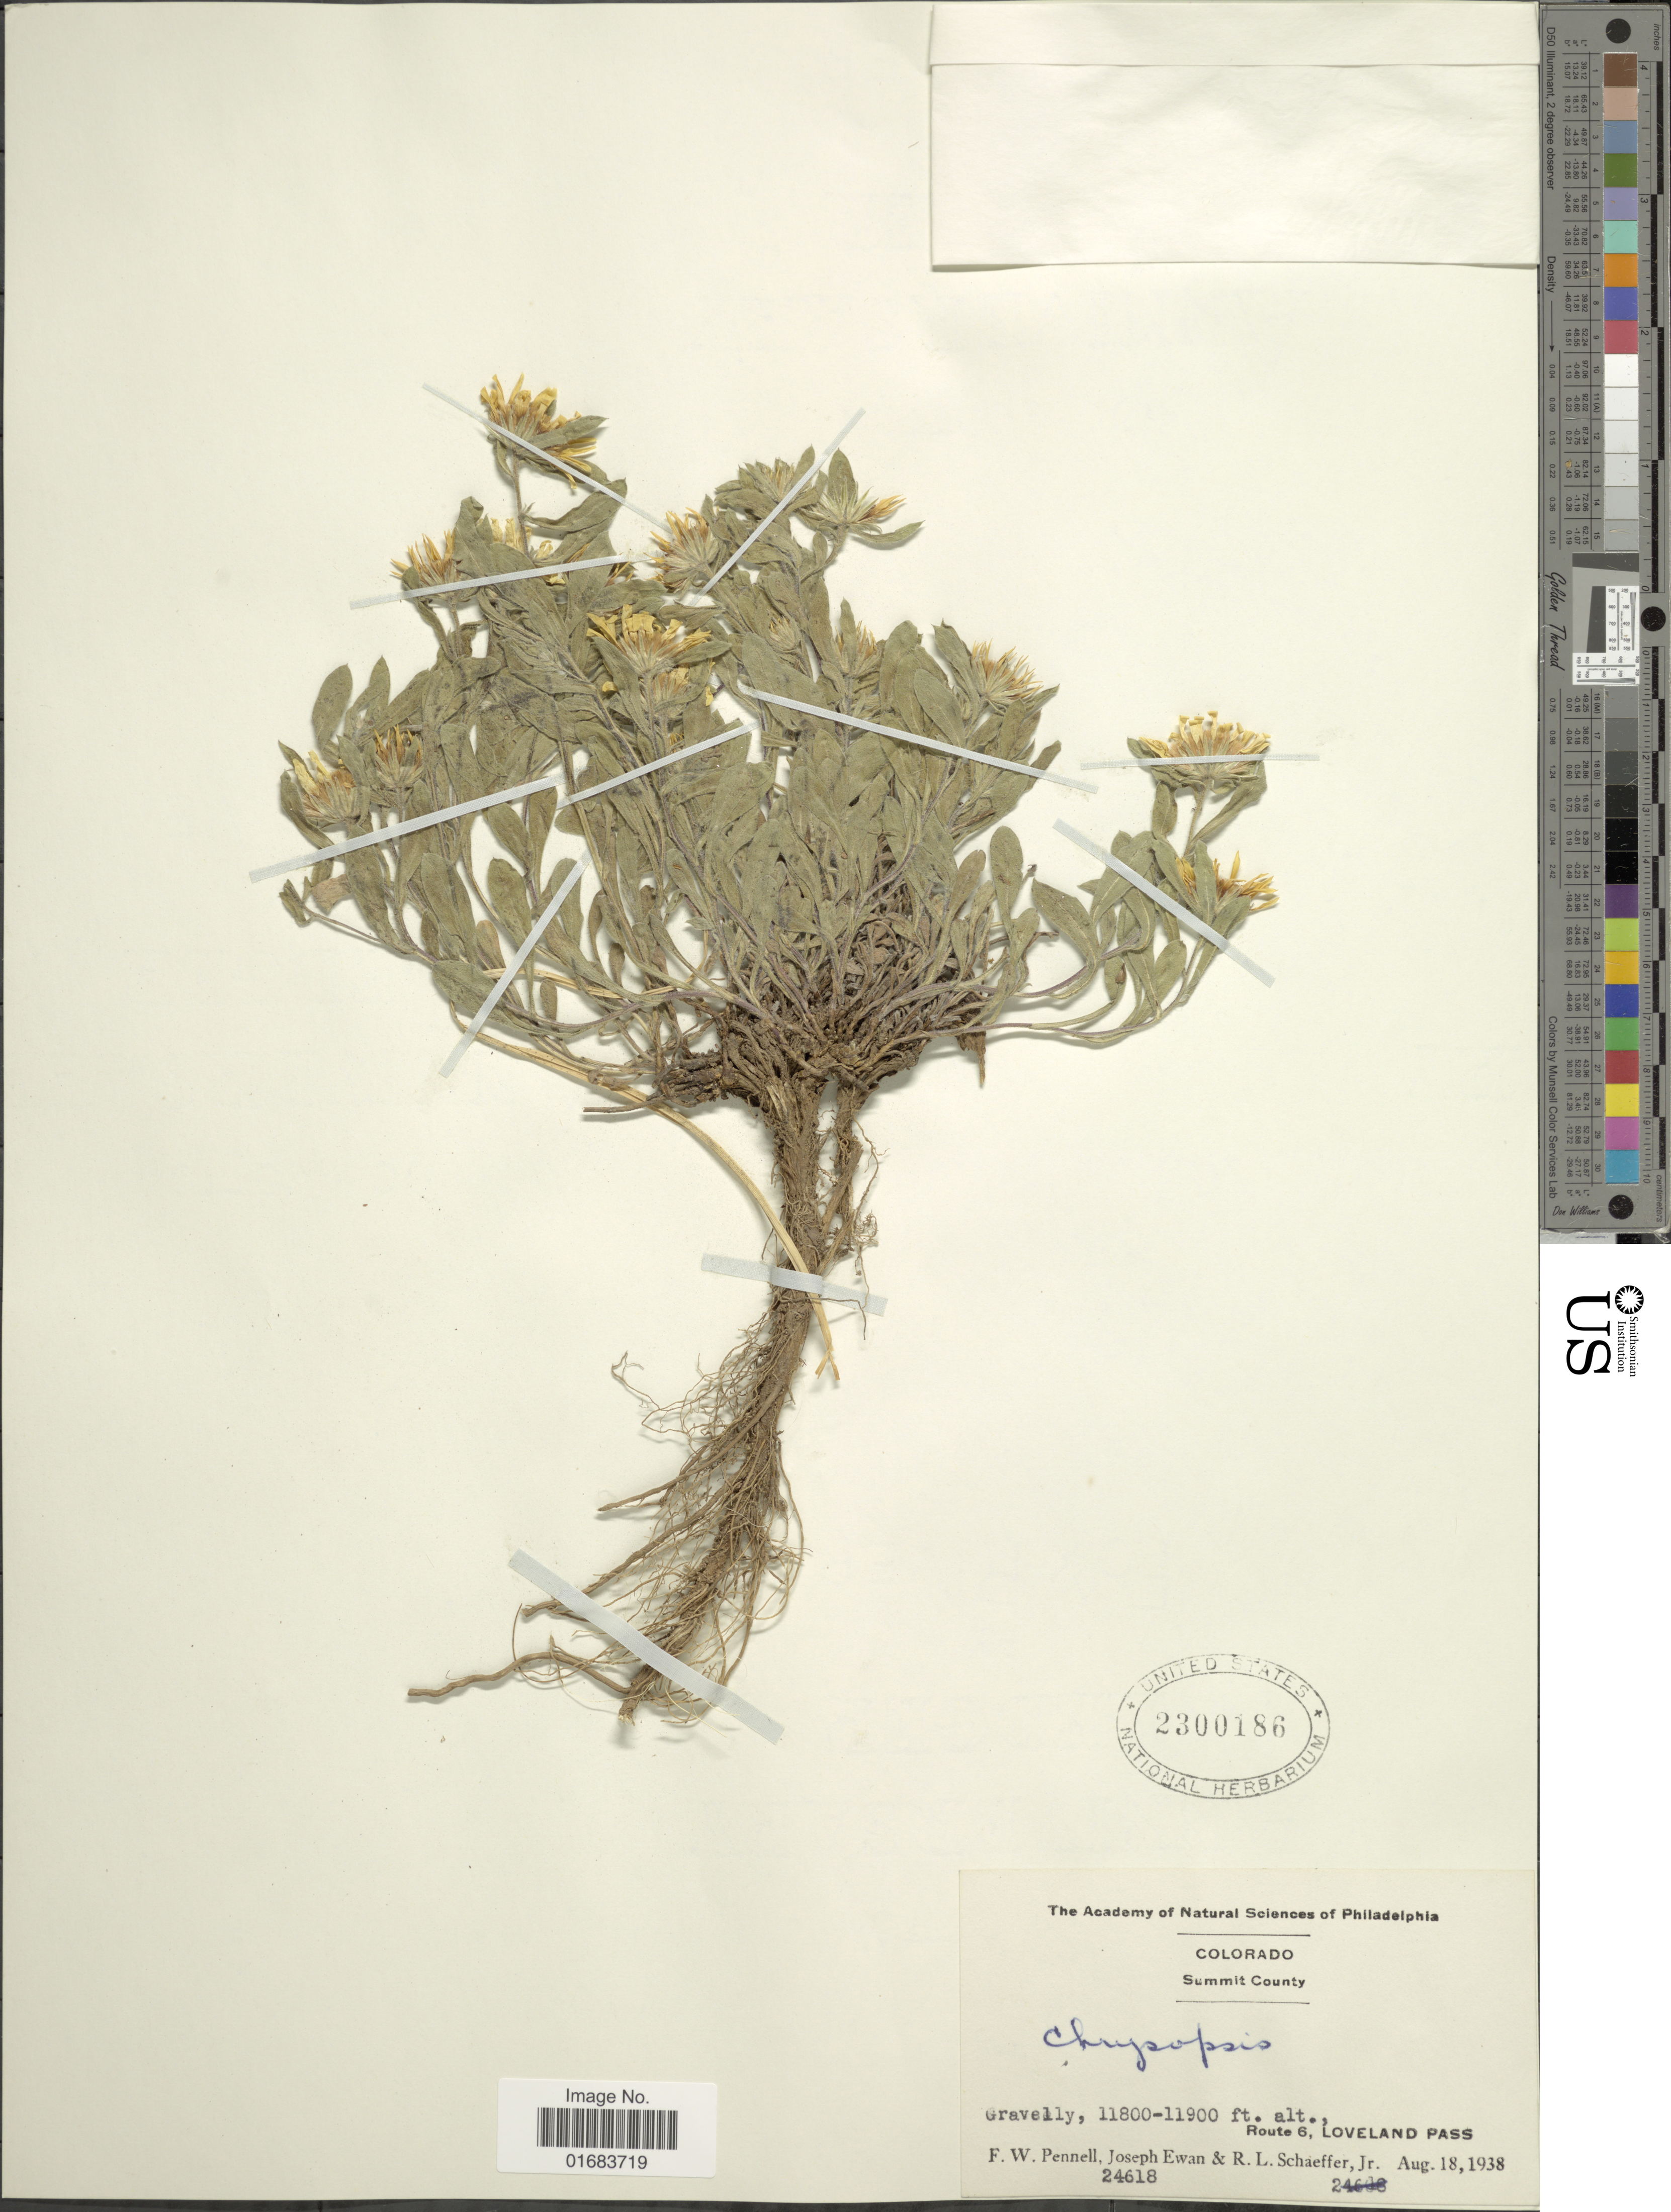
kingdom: Plantae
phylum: Tracheophyta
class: Magnoliopsida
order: Asterales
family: Asteraceae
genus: Chrysopsis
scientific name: Chrysopsis sp.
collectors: F. W. Pennell, J. A. Ewan & R. Schaeffer Sr.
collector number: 24618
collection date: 1938-08-18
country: United States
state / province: Colorado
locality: Summit County, route 3, Loveland Pass.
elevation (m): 3597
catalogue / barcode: US 2300186